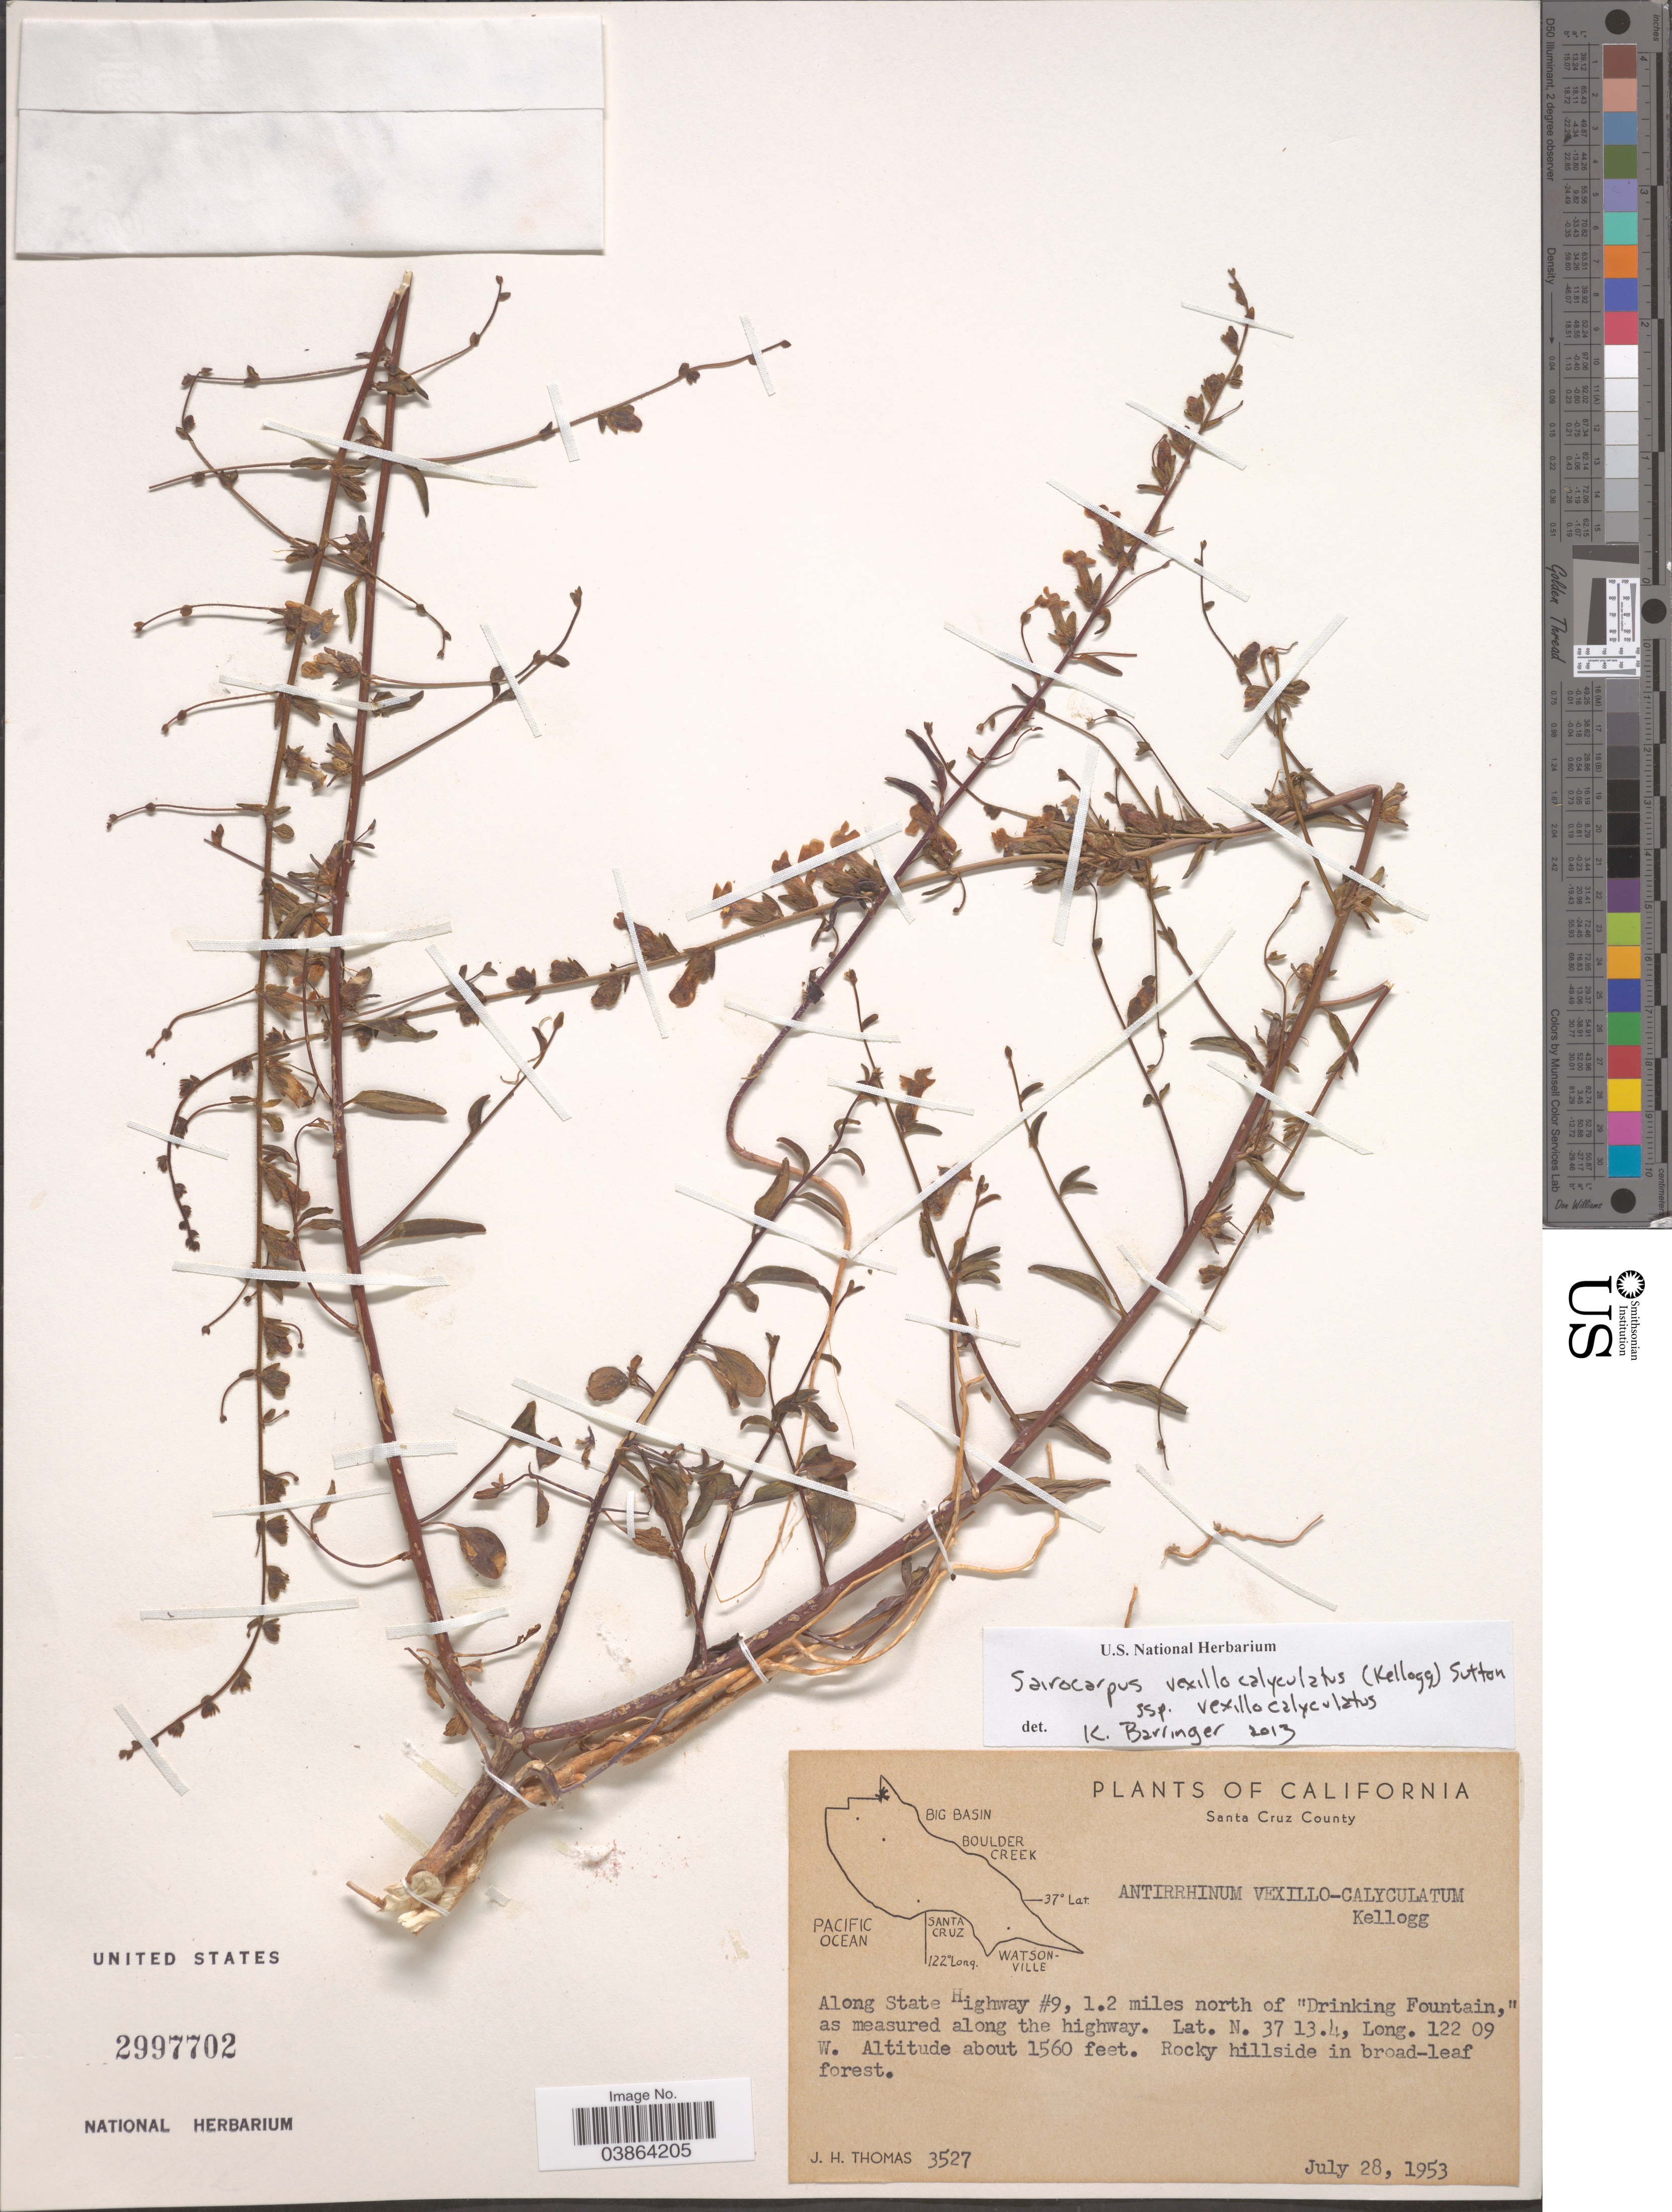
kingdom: Plantae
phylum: Tracheophyta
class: Magnoliopsida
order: Lamiales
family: Plantaginaceae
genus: Sairocarpus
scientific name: Sairocarpus vexillocalyculatus (Kellogg) D.A. Sutton subsp. vexillocalyculatus, ined. 2013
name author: (Kellogg) D.A. Sutton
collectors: J. H. Thomas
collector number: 3527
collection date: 1953-07-28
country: United States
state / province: California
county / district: Santa Cruz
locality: Santa Cruz County. Along State Highway #9, 1.2 miles north of "Drinking Fountain," as measured along the highway. Rocky hillside in broad-leaf forest.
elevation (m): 475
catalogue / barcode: US 2997702